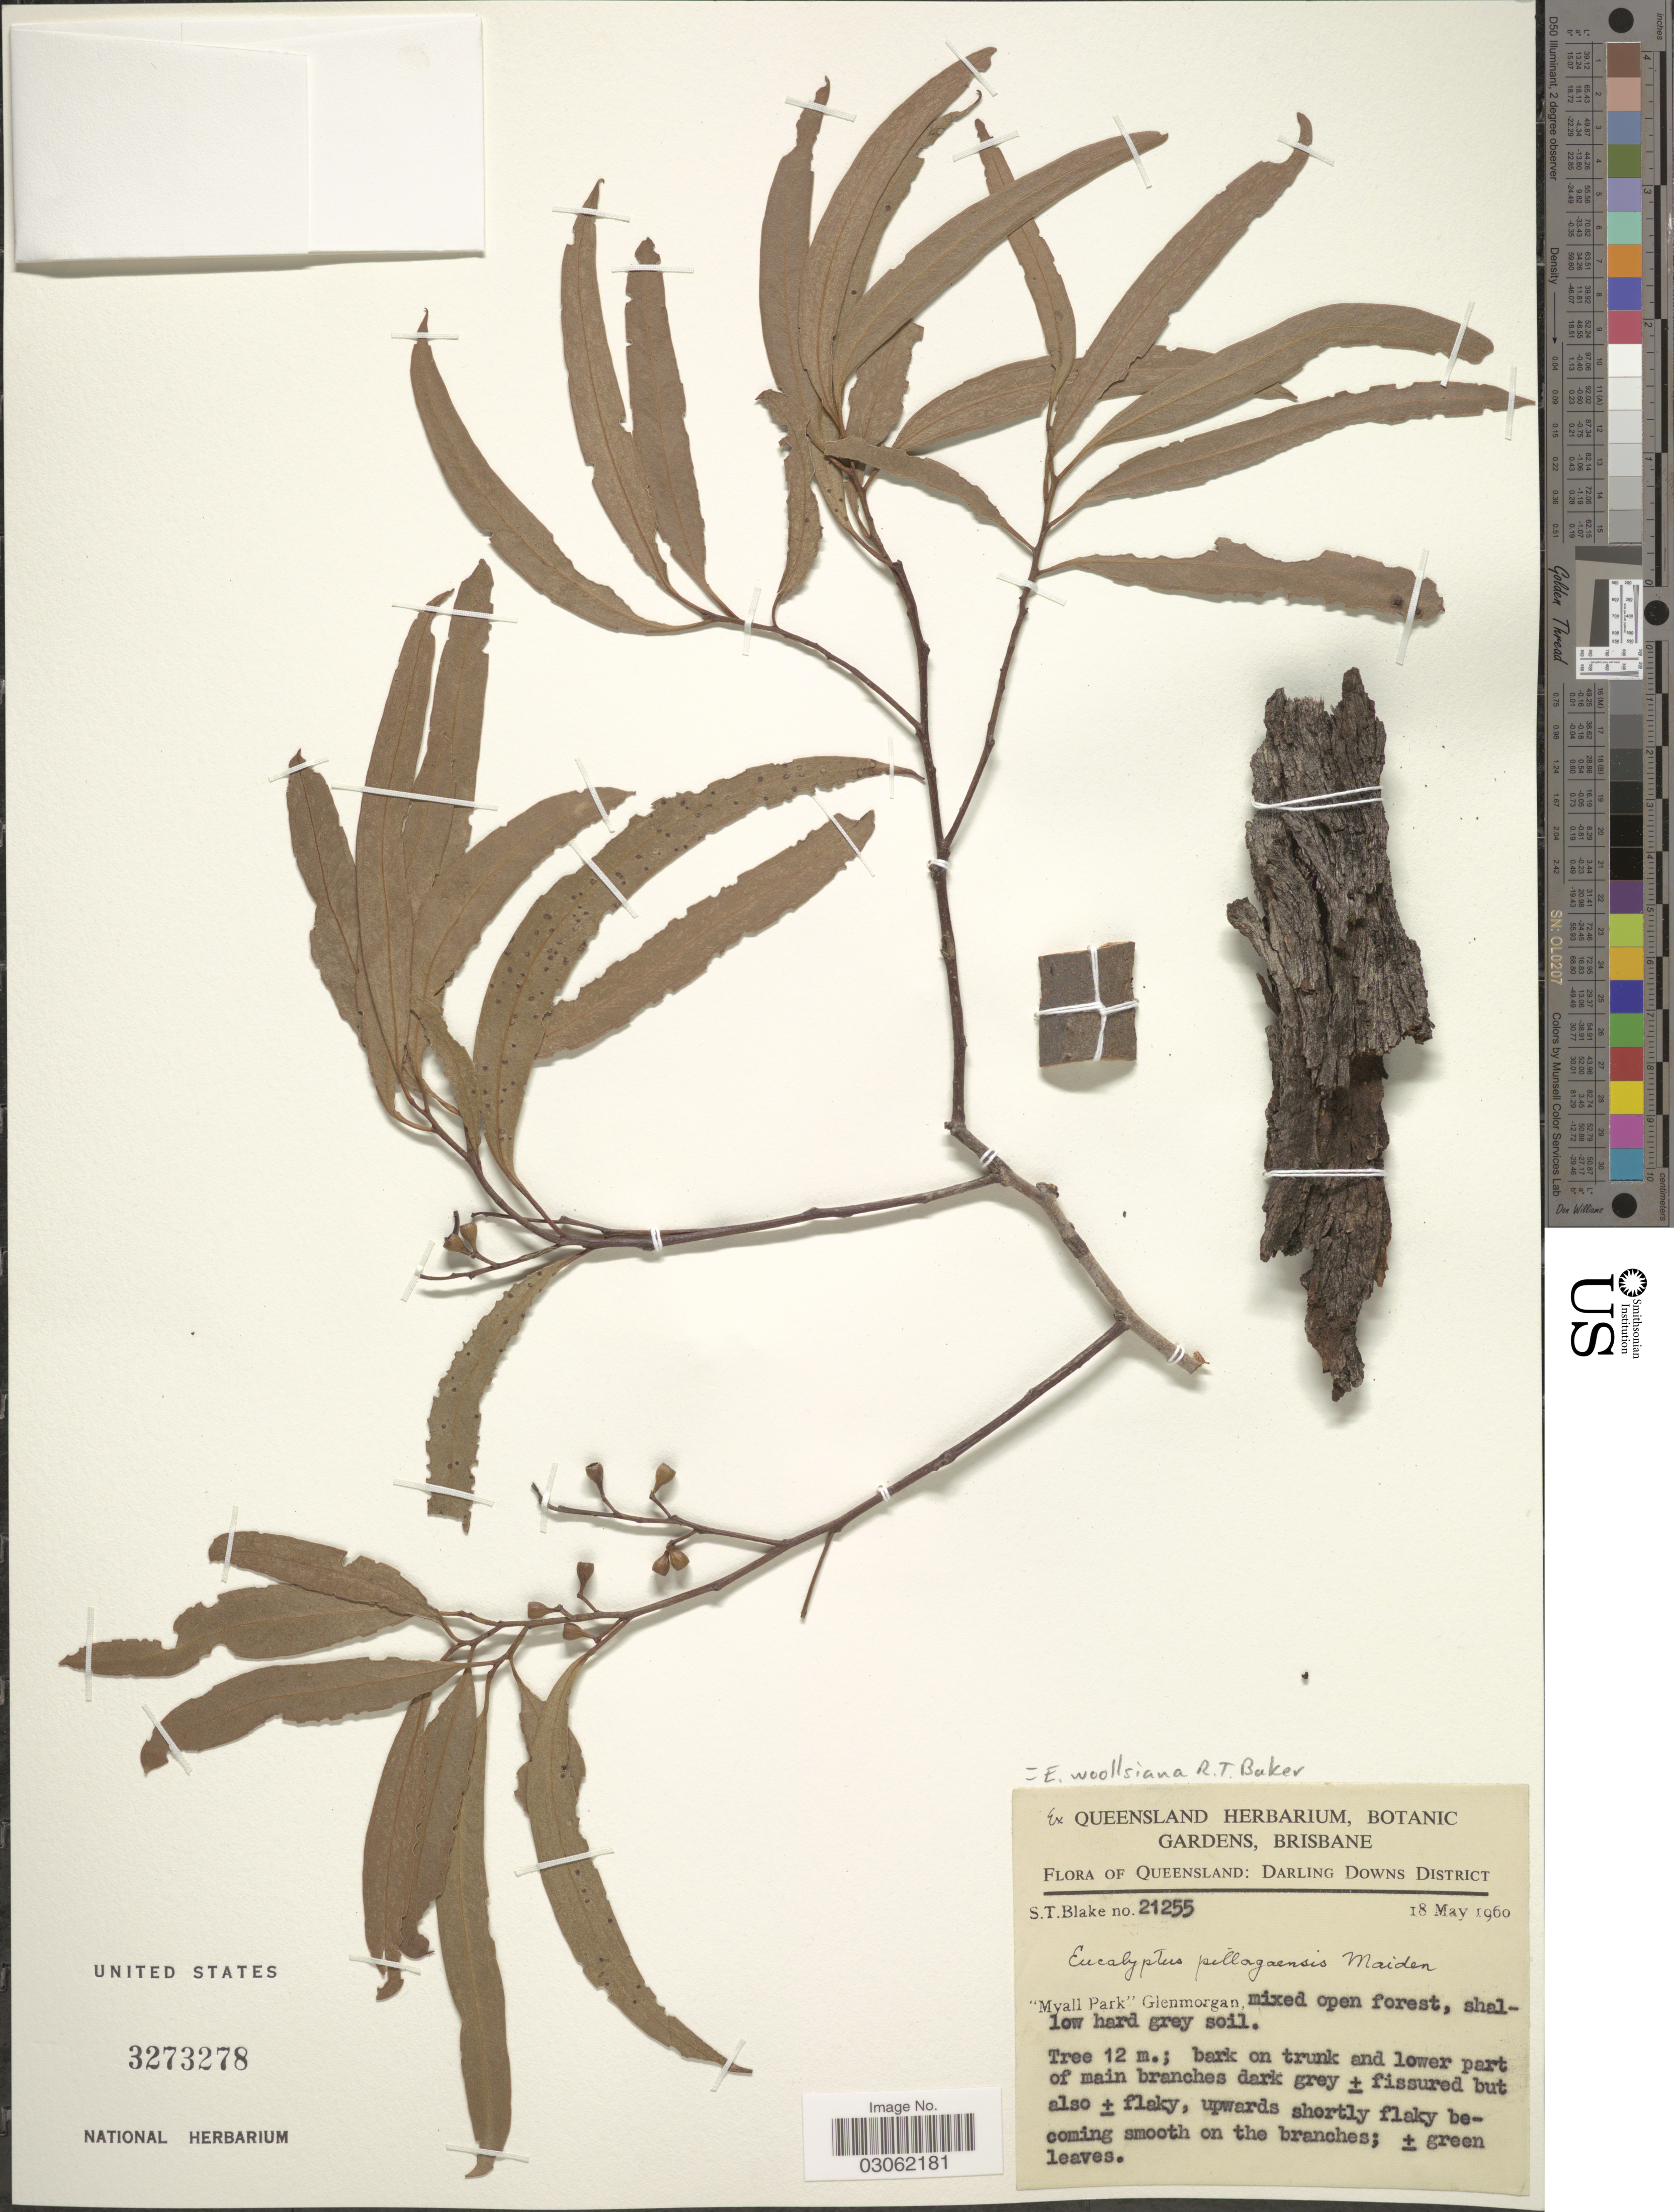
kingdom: Plantae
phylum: Tracheophyta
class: Magnoliopsida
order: Myrtales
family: Myrtaceae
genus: Eucalyptus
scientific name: Eucalyptus woollsiana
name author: F. Muell. ex R.T. Baker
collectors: S. T. Blake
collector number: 21255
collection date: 1960-05-18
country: Australia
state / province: Queensland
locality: Darling Downs District. "Myall Park" Glenmorgan.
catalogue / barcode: US 3273278